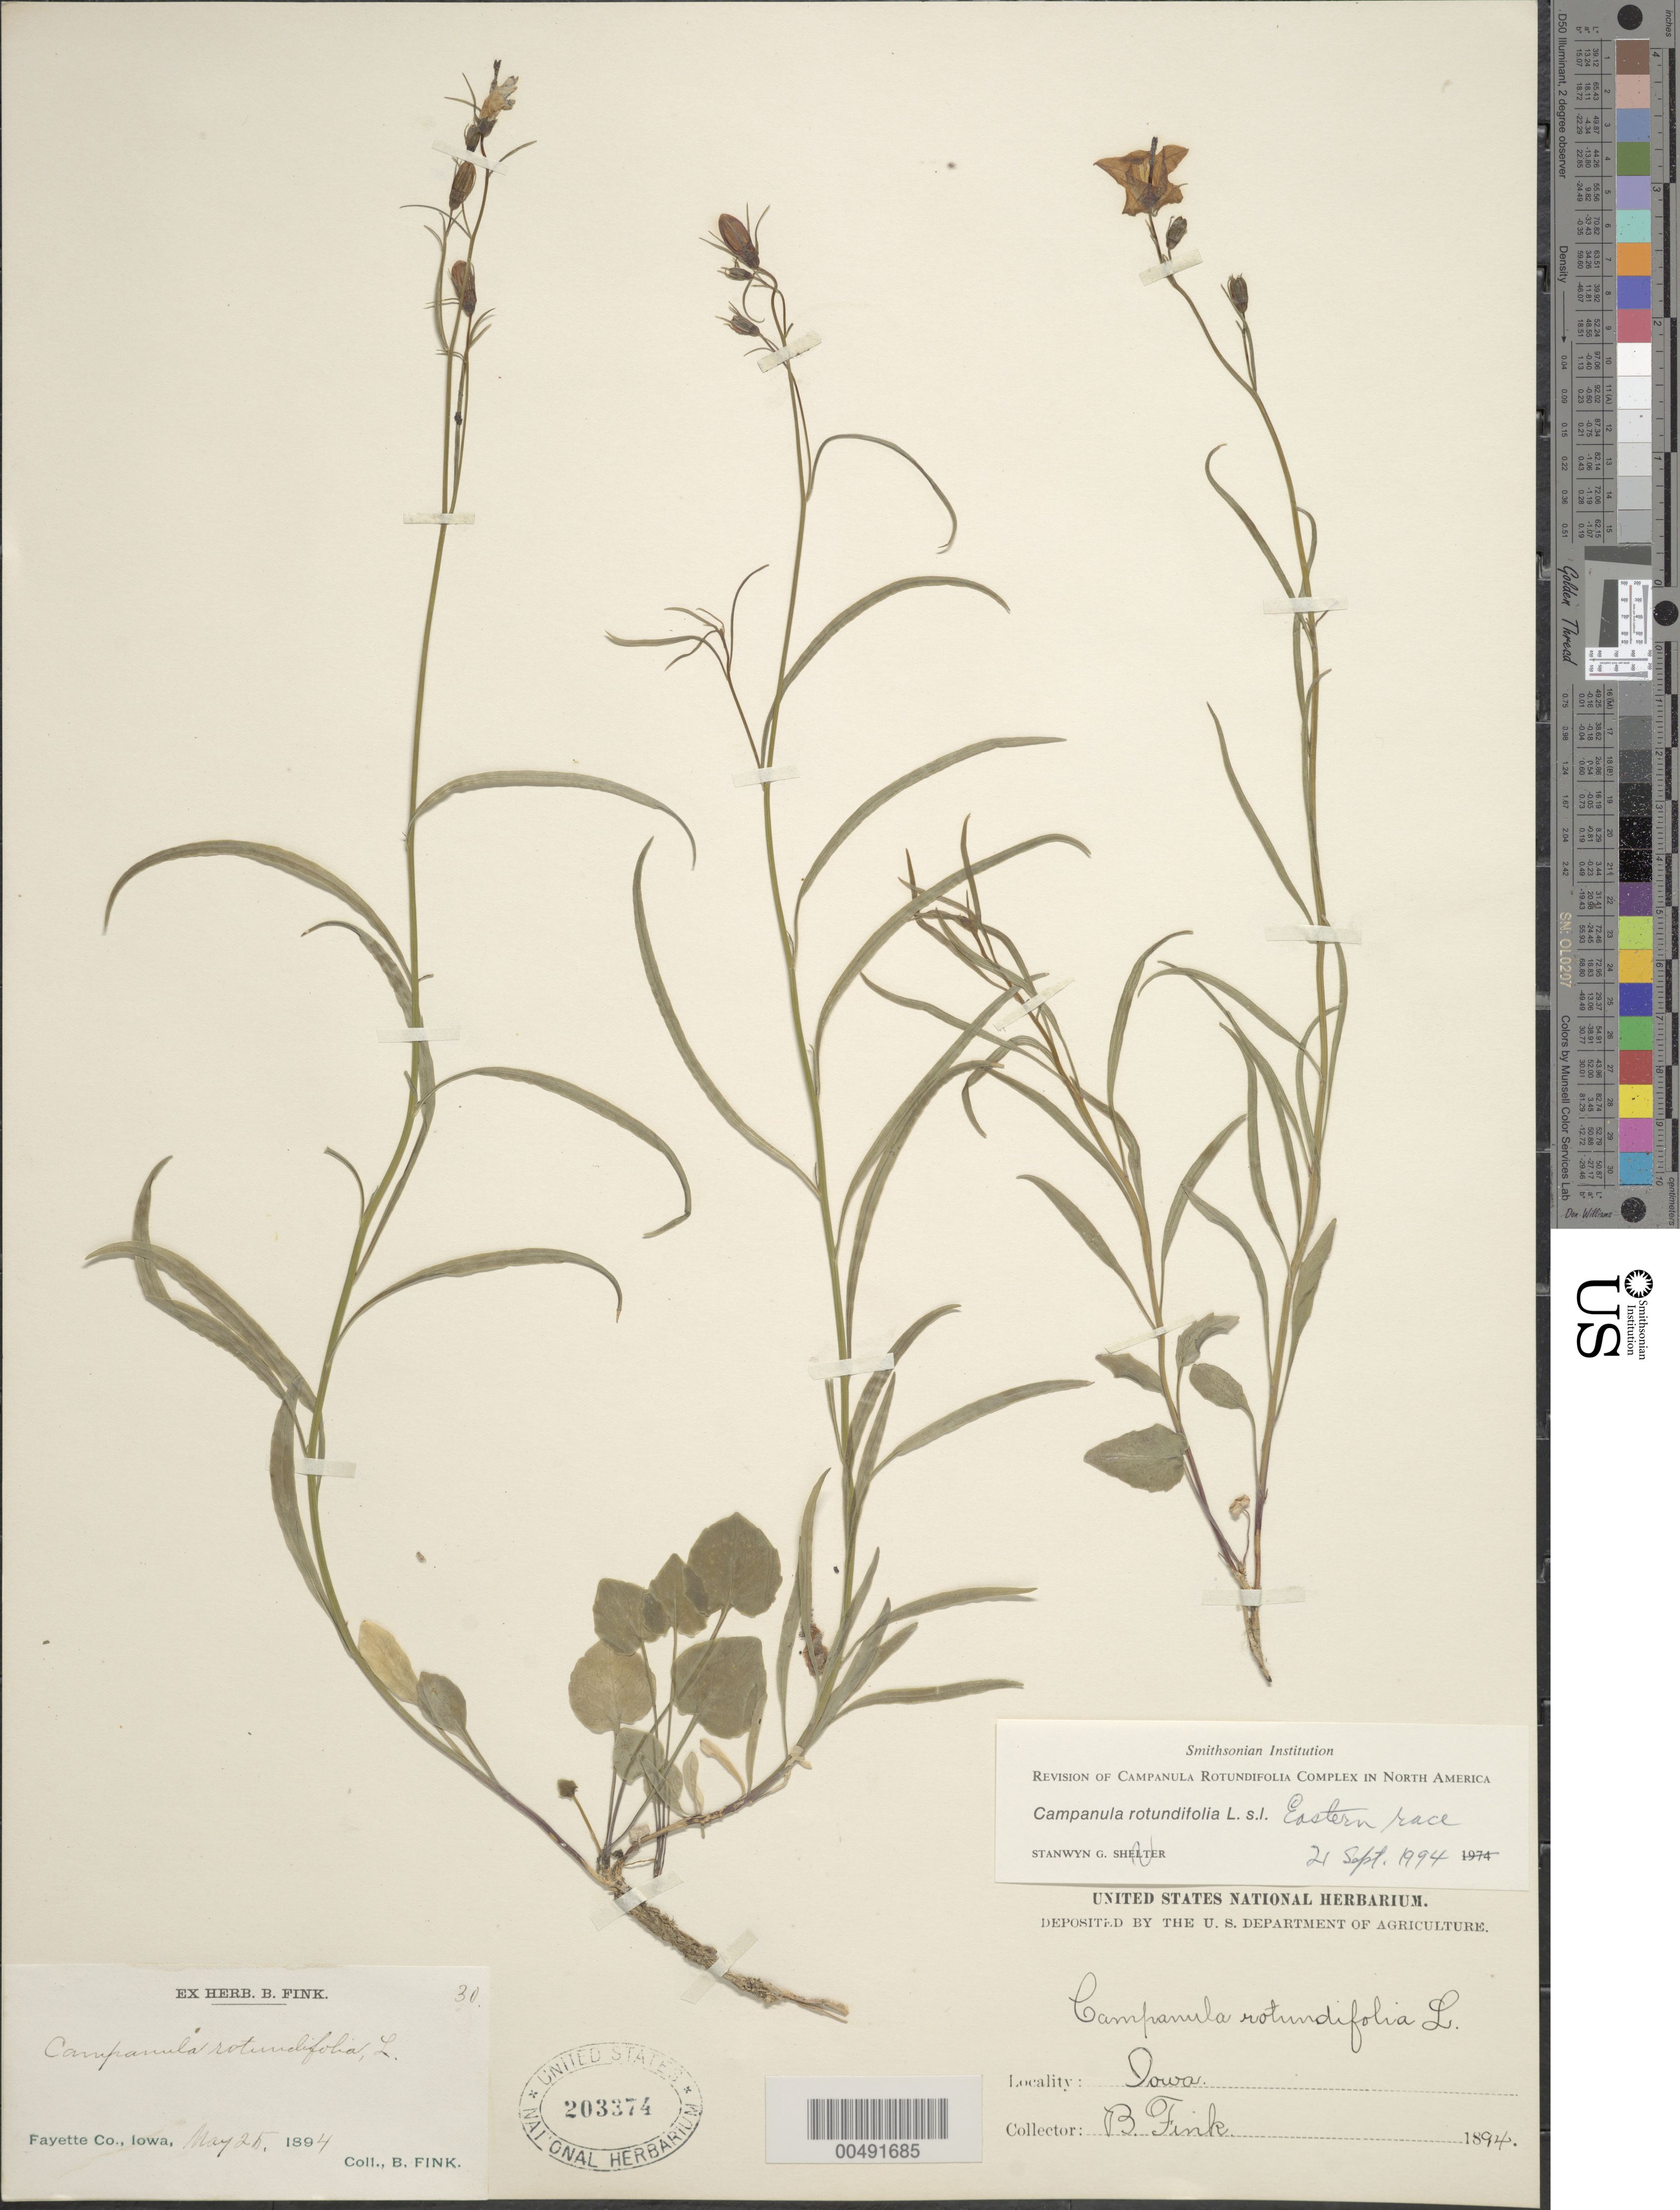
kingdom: Plantae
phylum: Tracheophyta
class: Magnoliopsida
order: Asterales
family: Campanulaceae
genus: Campanula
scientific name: Campanula rotundifolia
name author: L.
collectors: B. Fink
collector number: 30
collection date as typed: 25 May 1894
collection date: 1894-05-25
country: United States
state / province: Iowa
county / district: Fayette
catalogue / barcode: US 203374